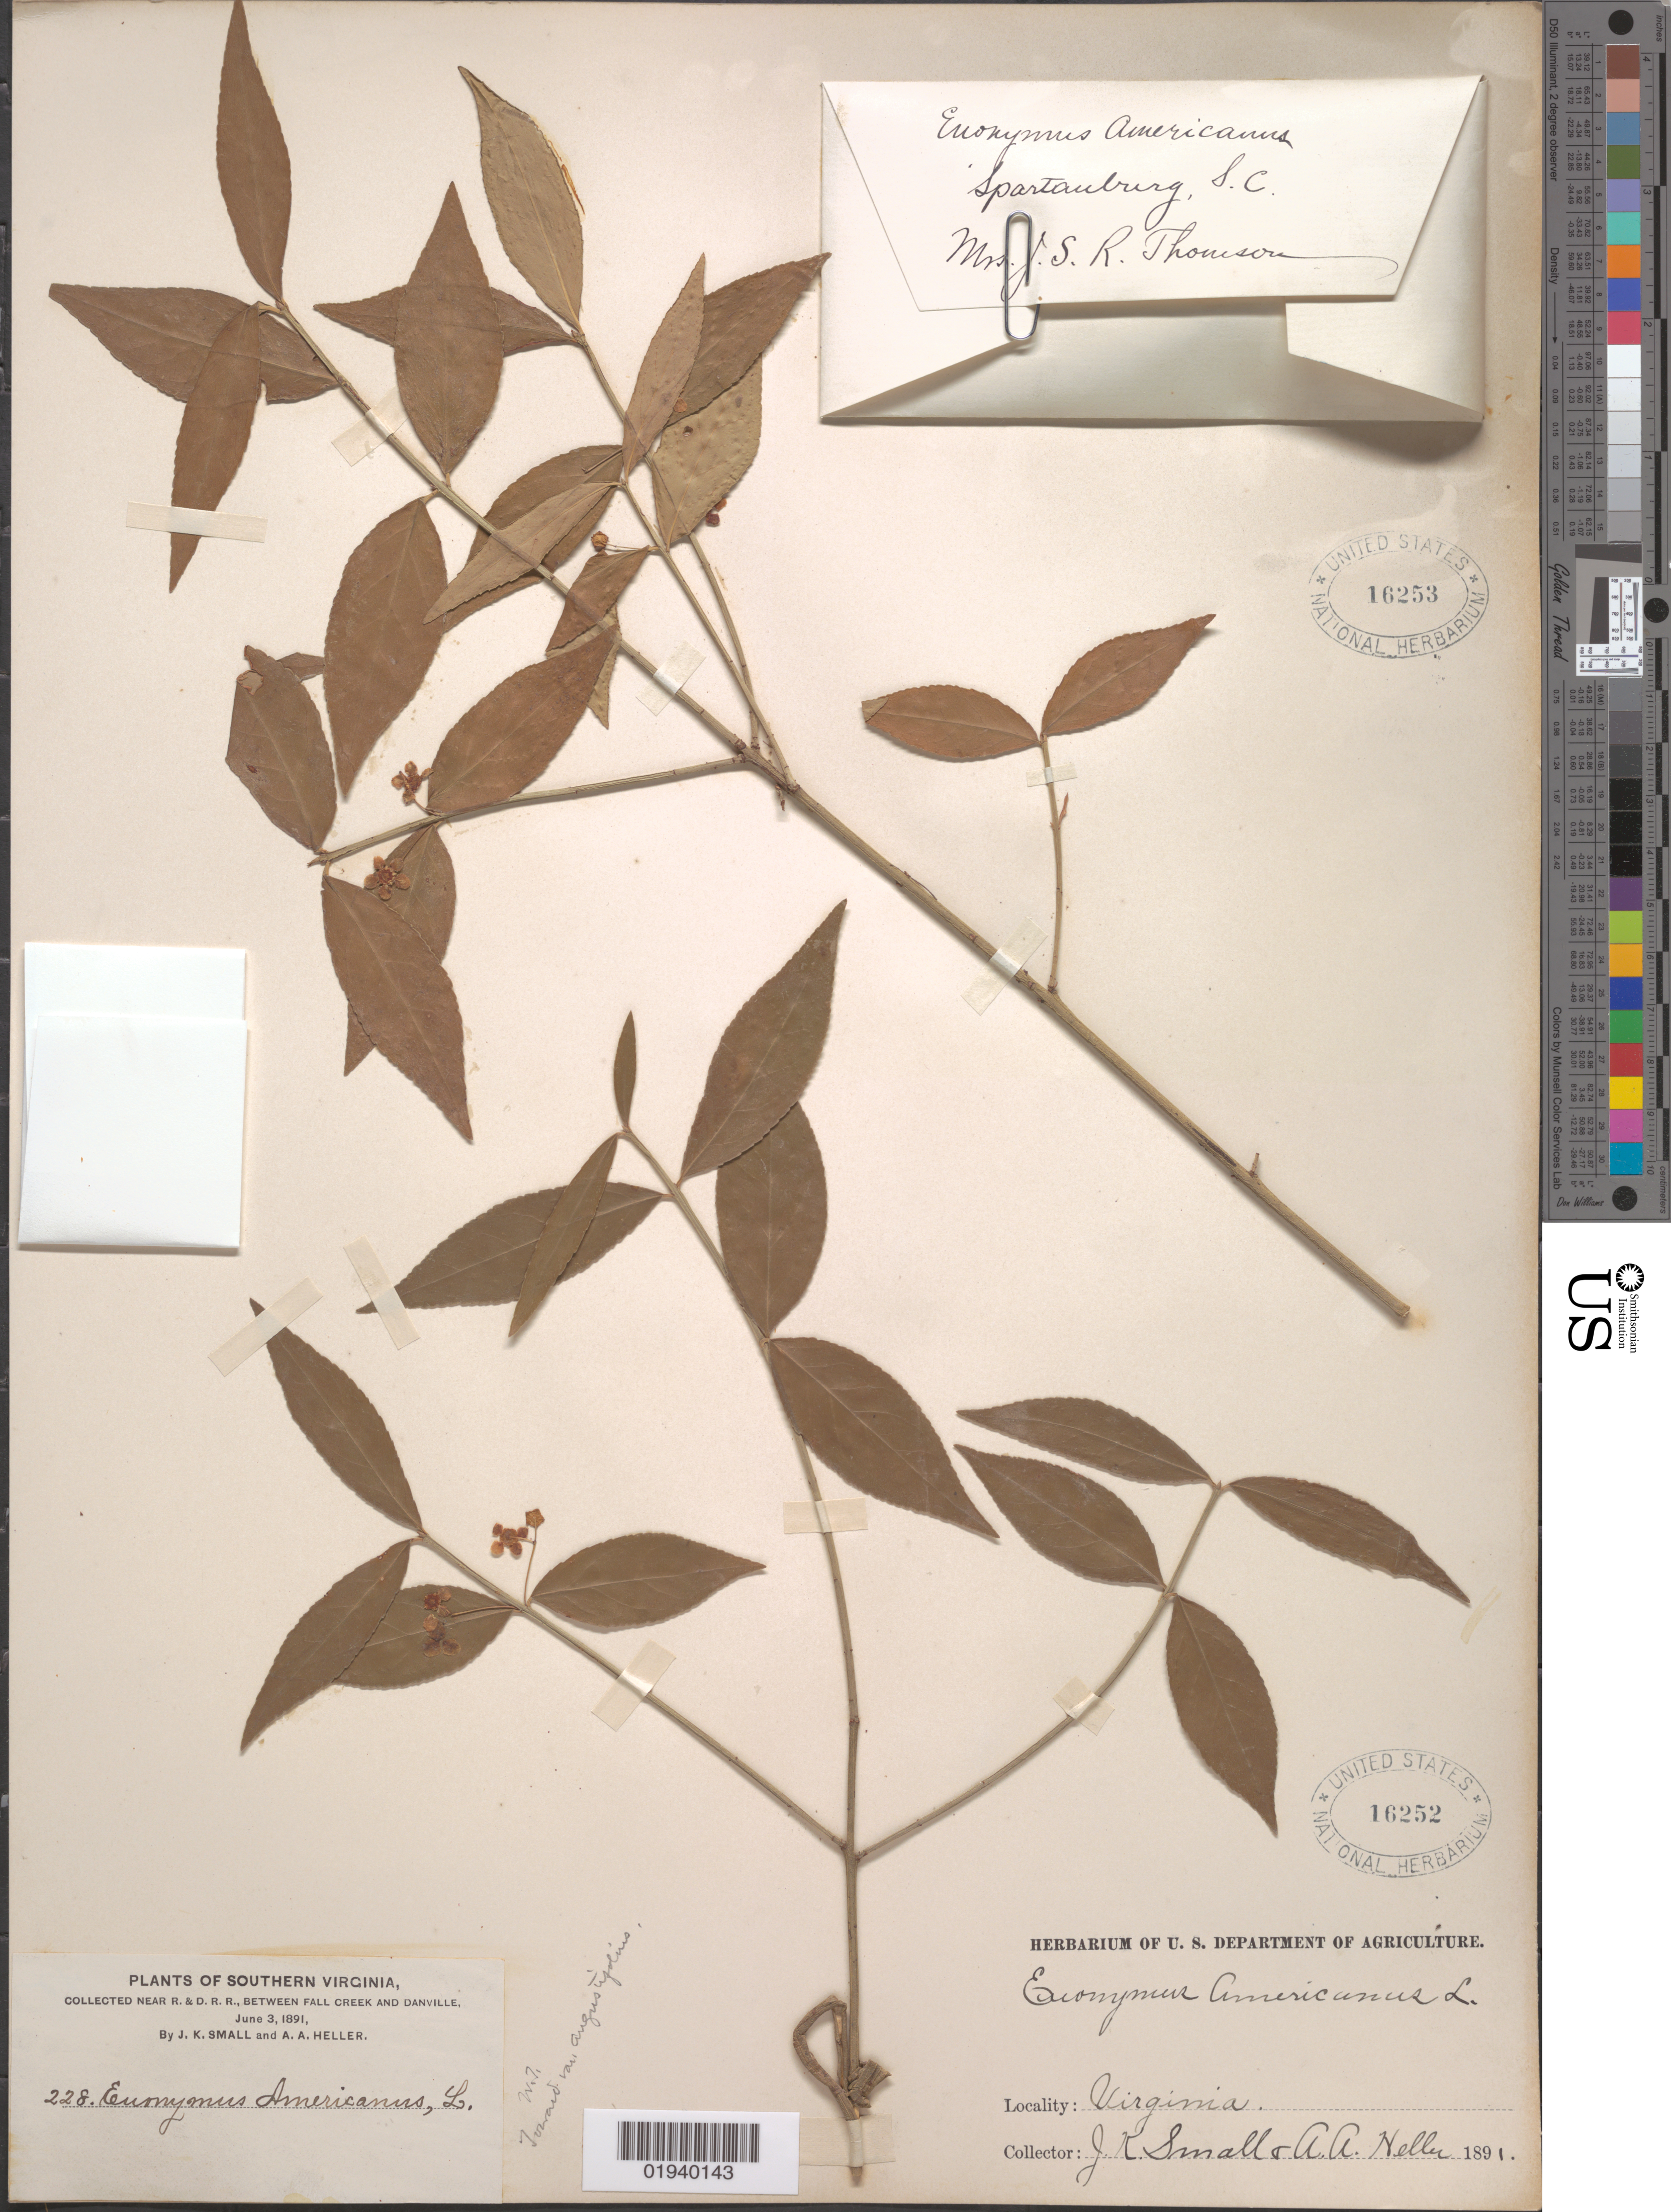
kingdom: Plantae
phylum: Tracheophyta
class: Magnoliopsida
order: Celastrales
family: Celastraceae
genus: Euonymus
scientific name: Euonymus americanus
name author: L.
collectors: J. S. Thomson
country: United States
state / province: South Carolina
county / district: Spartanburg County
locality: Spartanburg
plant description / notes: Mounted with US# 16252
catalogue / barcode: US 16253-2